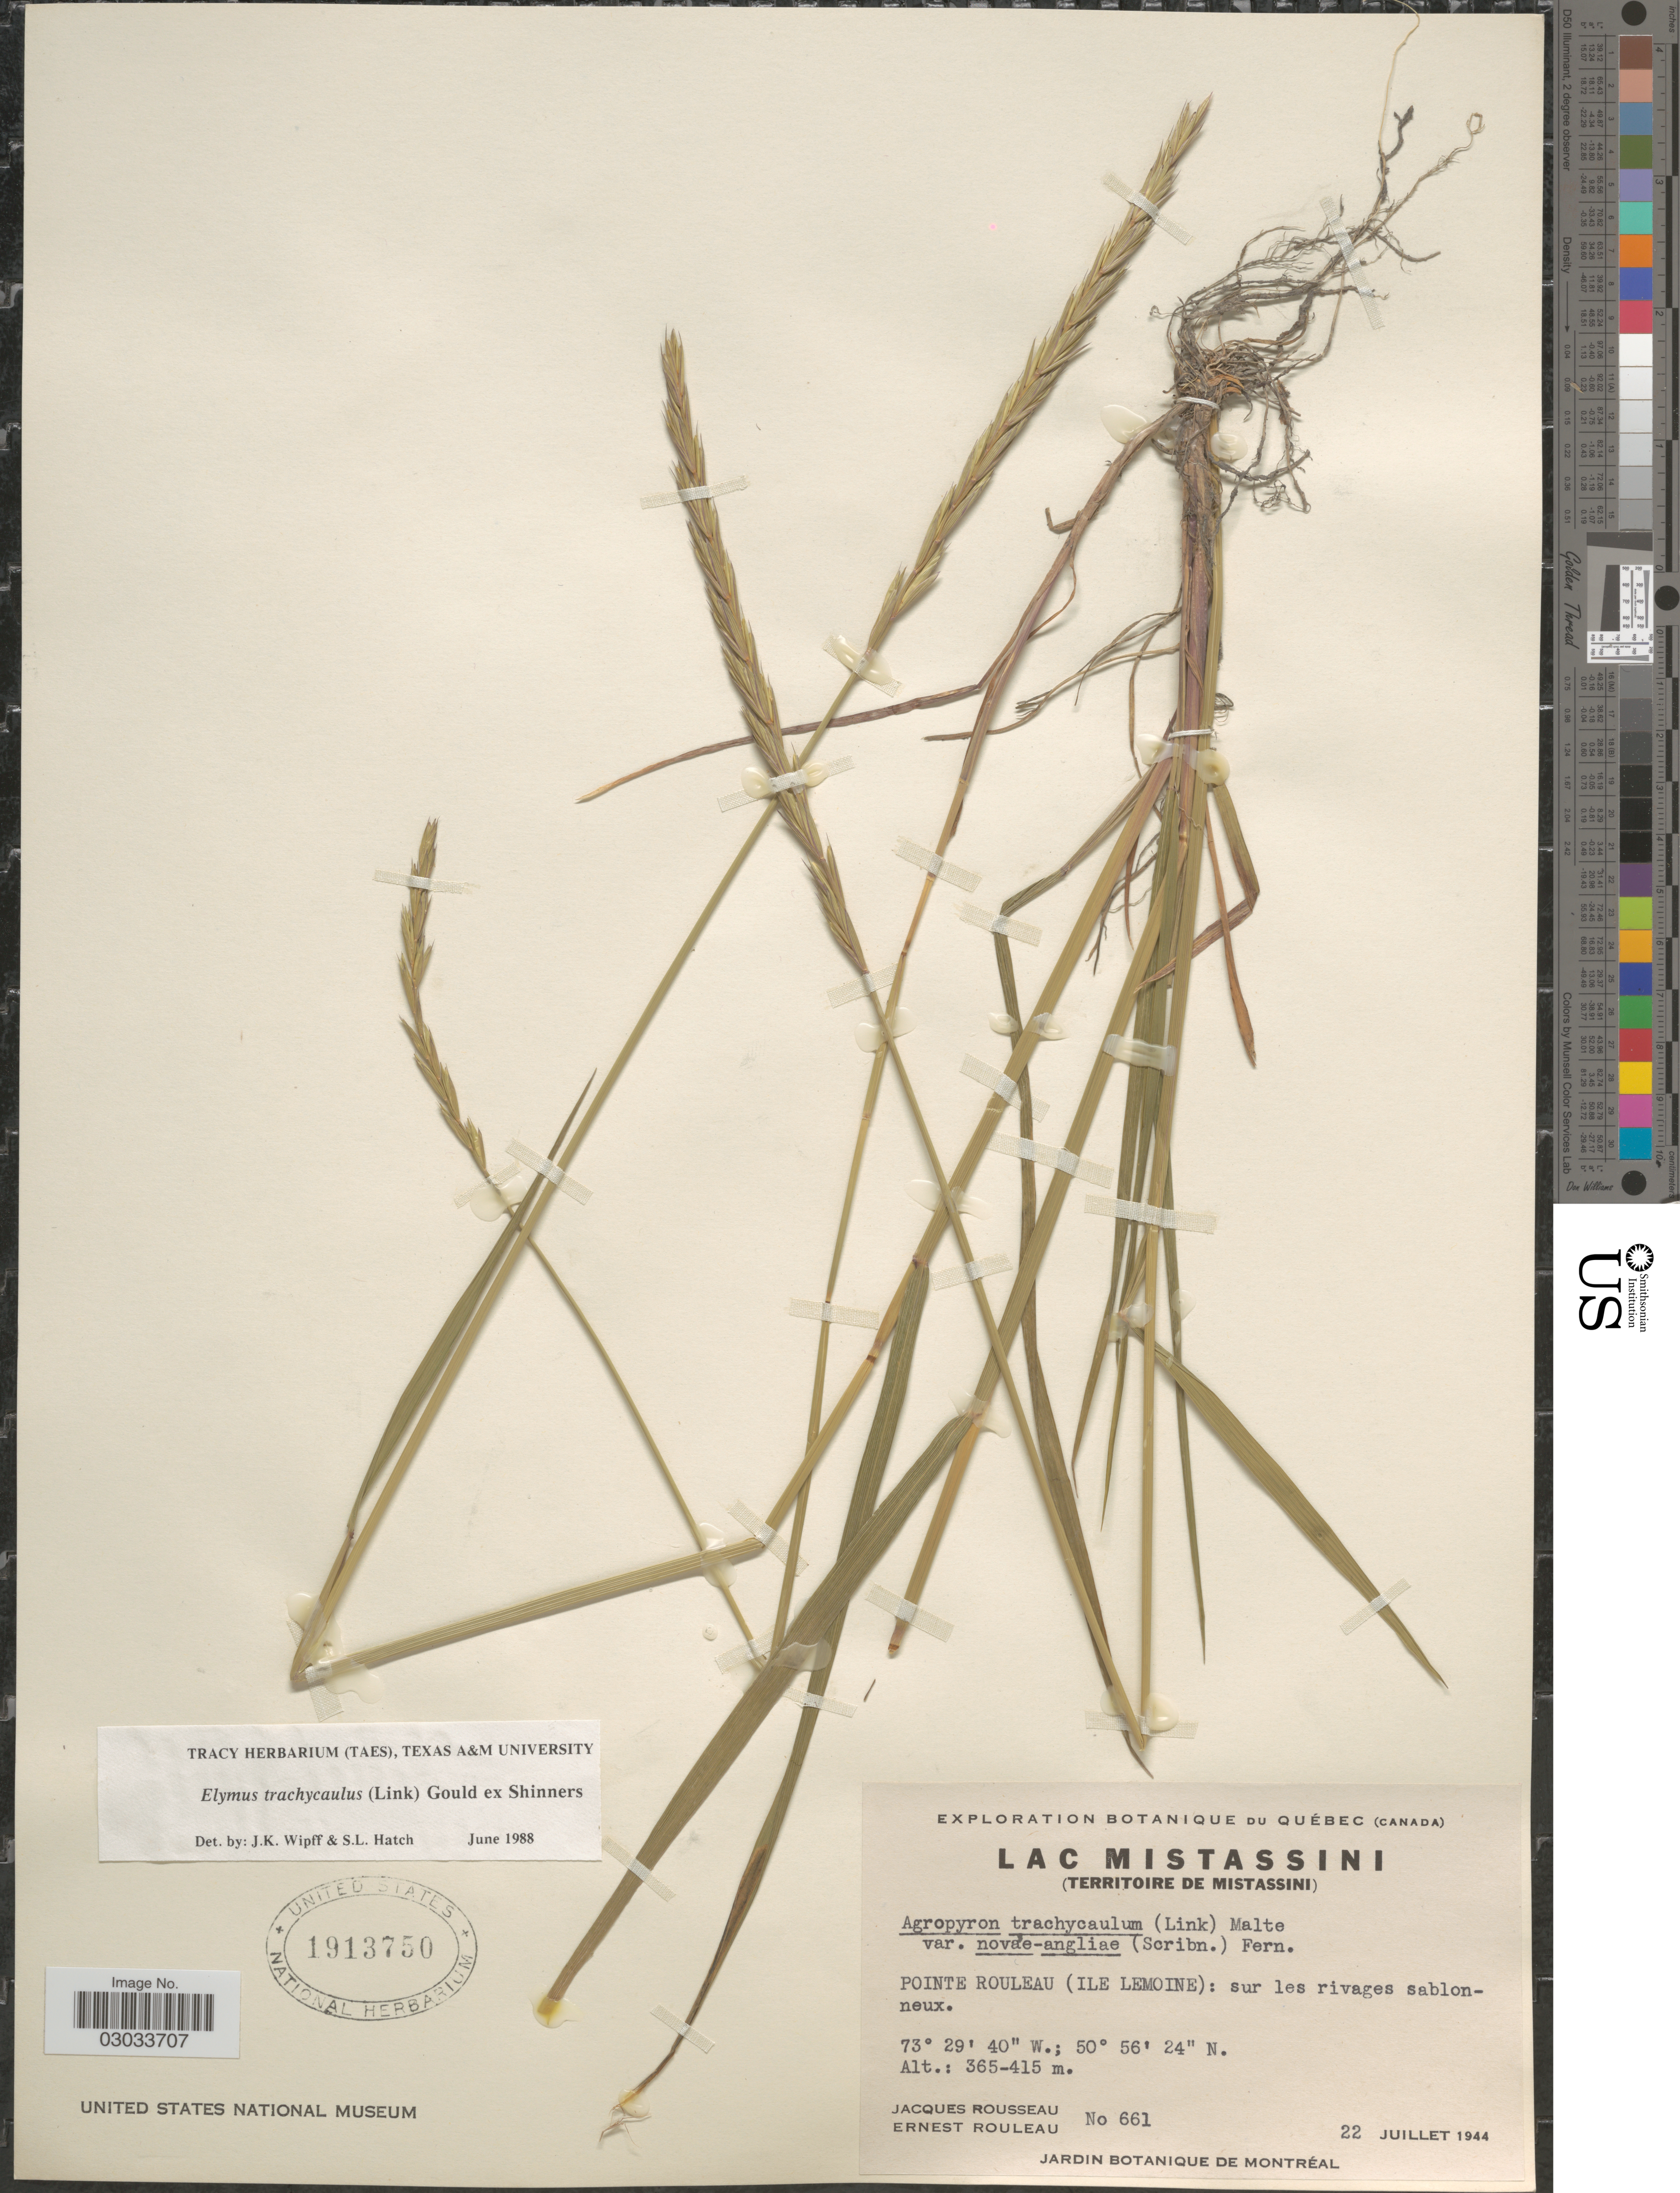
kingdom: Plantae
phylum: Tracheophyta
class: Liliopsida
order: Poales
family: Poaceae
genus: Elymus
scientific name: Elymus trachycaulus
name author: (Link) Gould ex Shinners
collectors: J. Rousseau & J. Rouleau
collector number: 661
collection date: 1944-07-22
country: Canada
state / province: Quebec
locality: Exploration Botanique du Québec. Pointe Rouleau (Ile Lemoine): sur les rivages sablonneux.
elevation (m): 365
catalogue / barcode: US 1913750